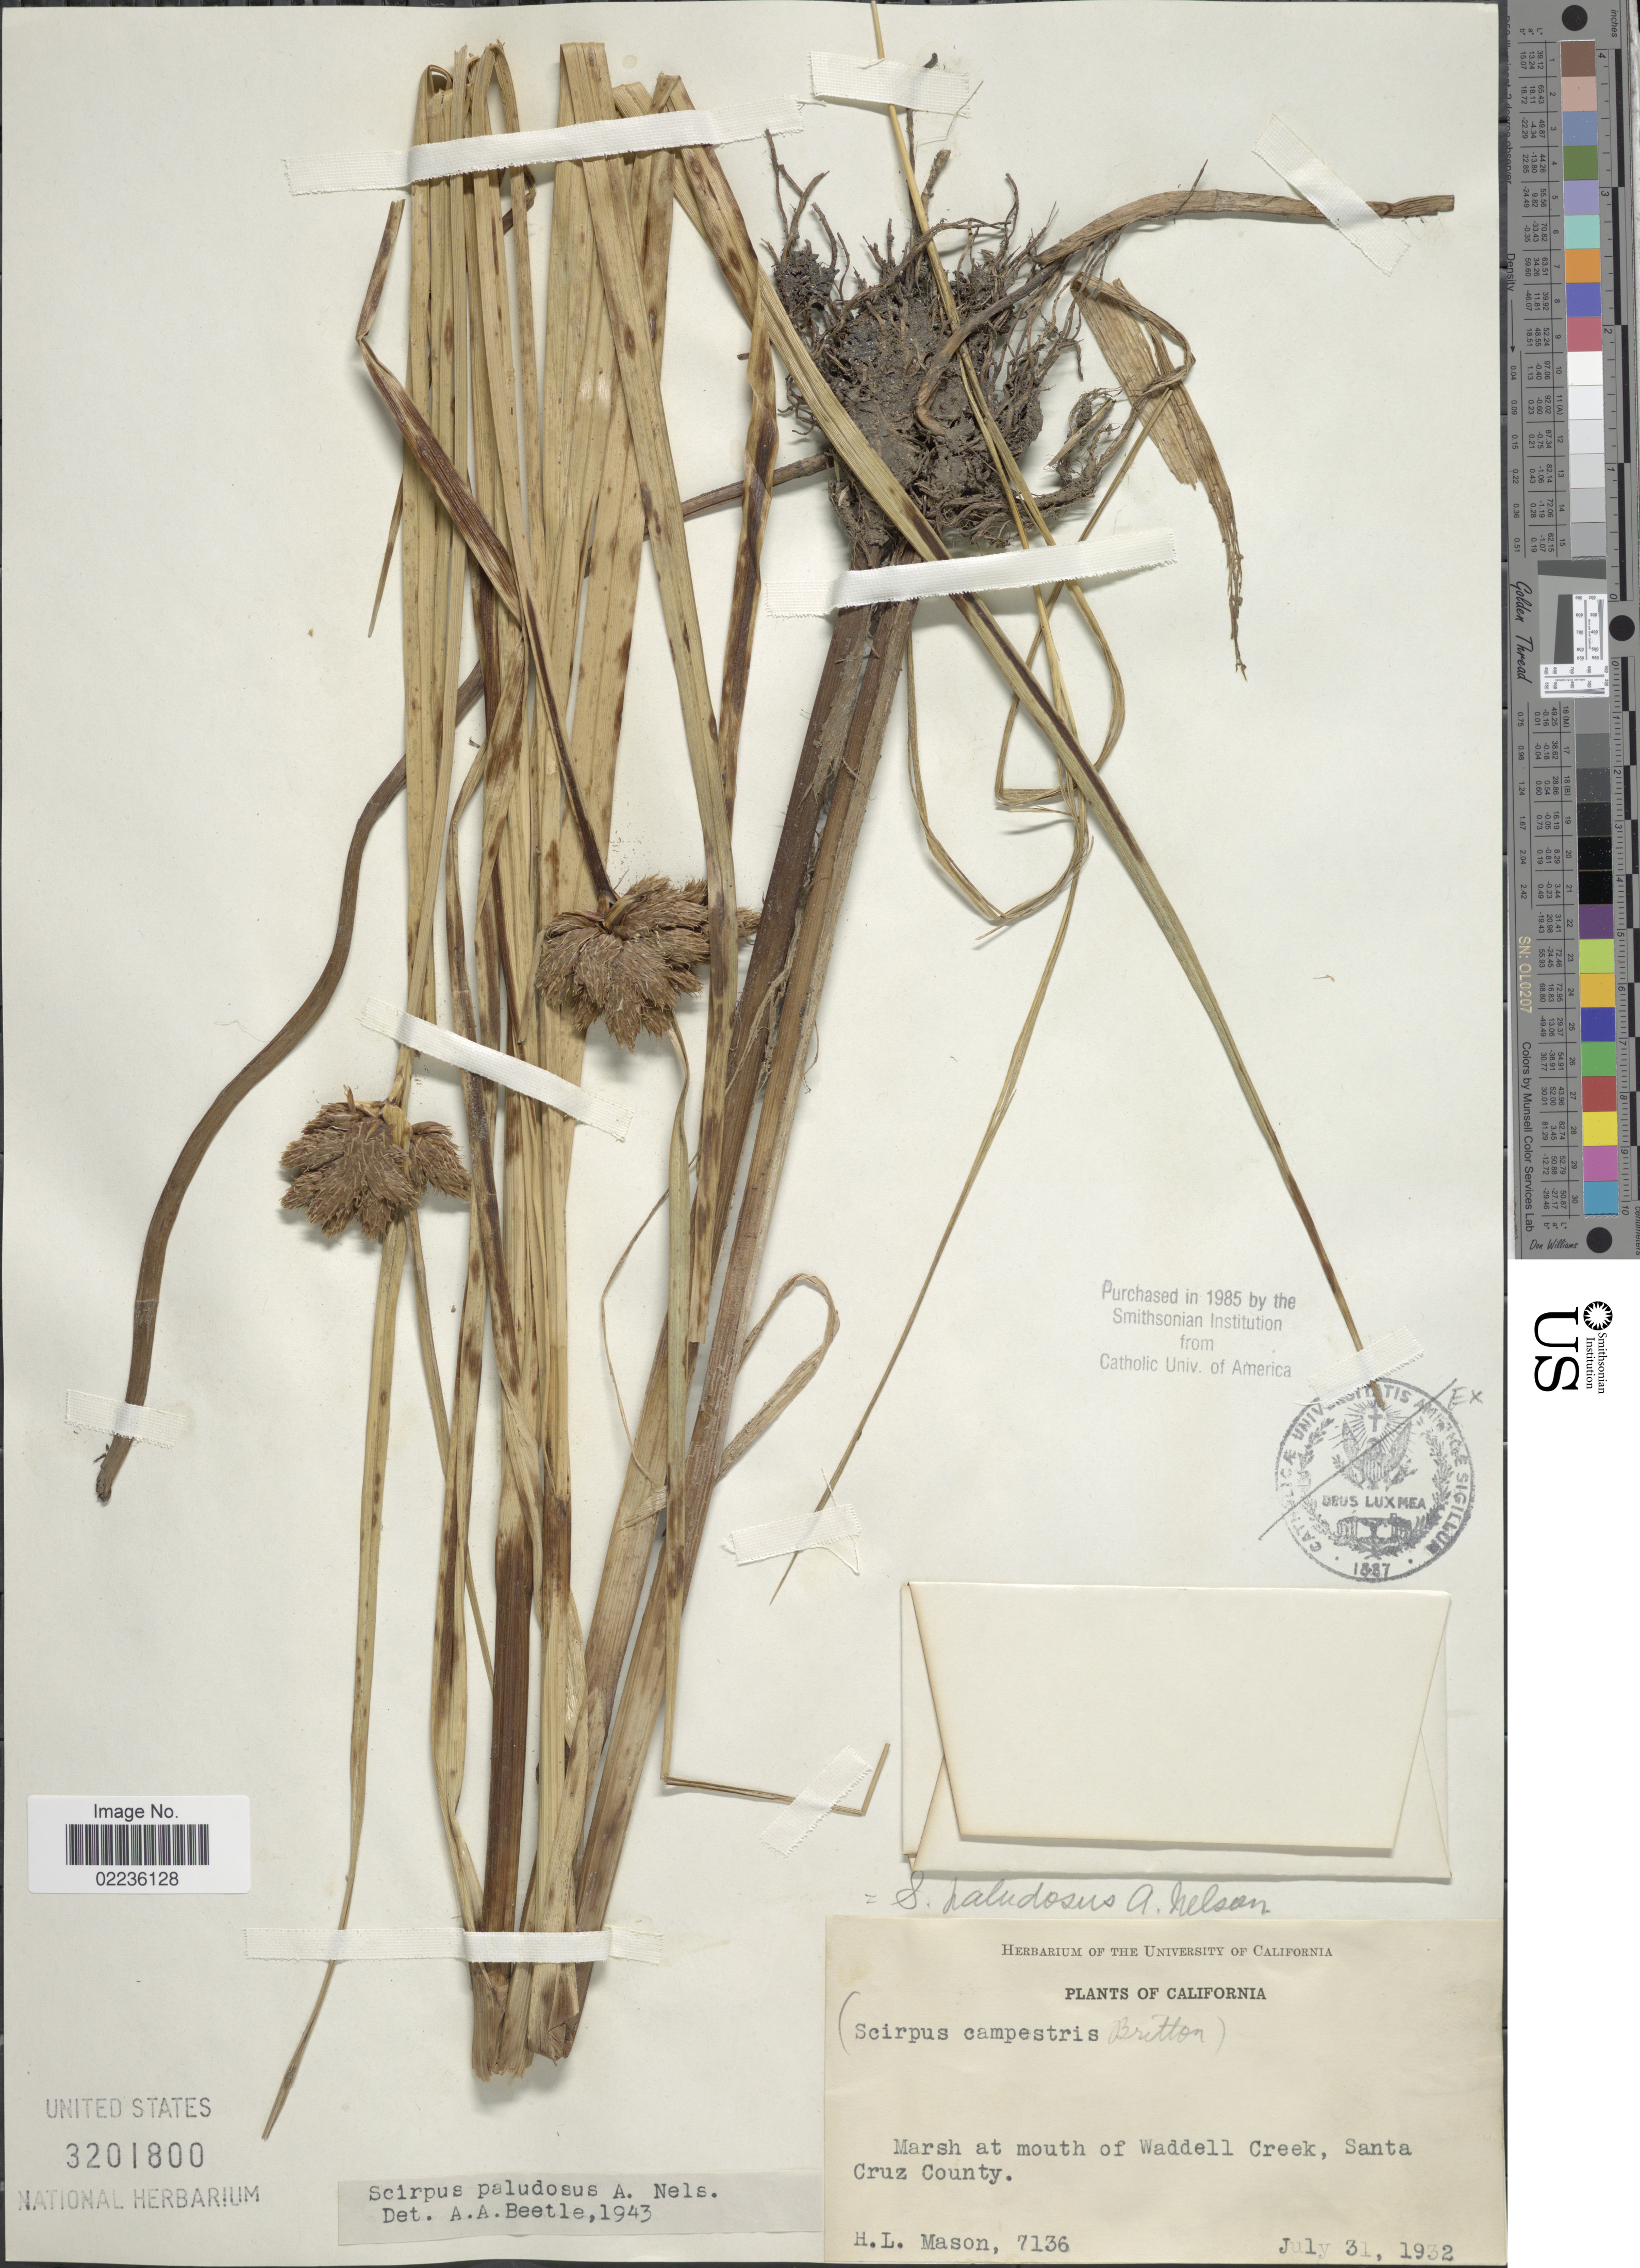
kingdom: Plantae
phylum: Tracheophyta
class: Liliopsida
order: Poales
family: Cyperaceae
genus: Bolboschoenus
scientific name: Bolboschoenus maritimus subsp. paludosus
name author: (A. Nelson) T. Koyama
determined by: Strong, M. T., (US), Smithsonian Institution - National Museum of Natural History (UNITED STATES)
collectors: H. L. Mason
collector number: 7136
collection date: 1932-07-31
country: United States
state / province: California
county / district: Santa Cruz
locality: Marsh at mouth of Waddell Creek, Santa Cruz County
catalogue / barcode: US 3201800